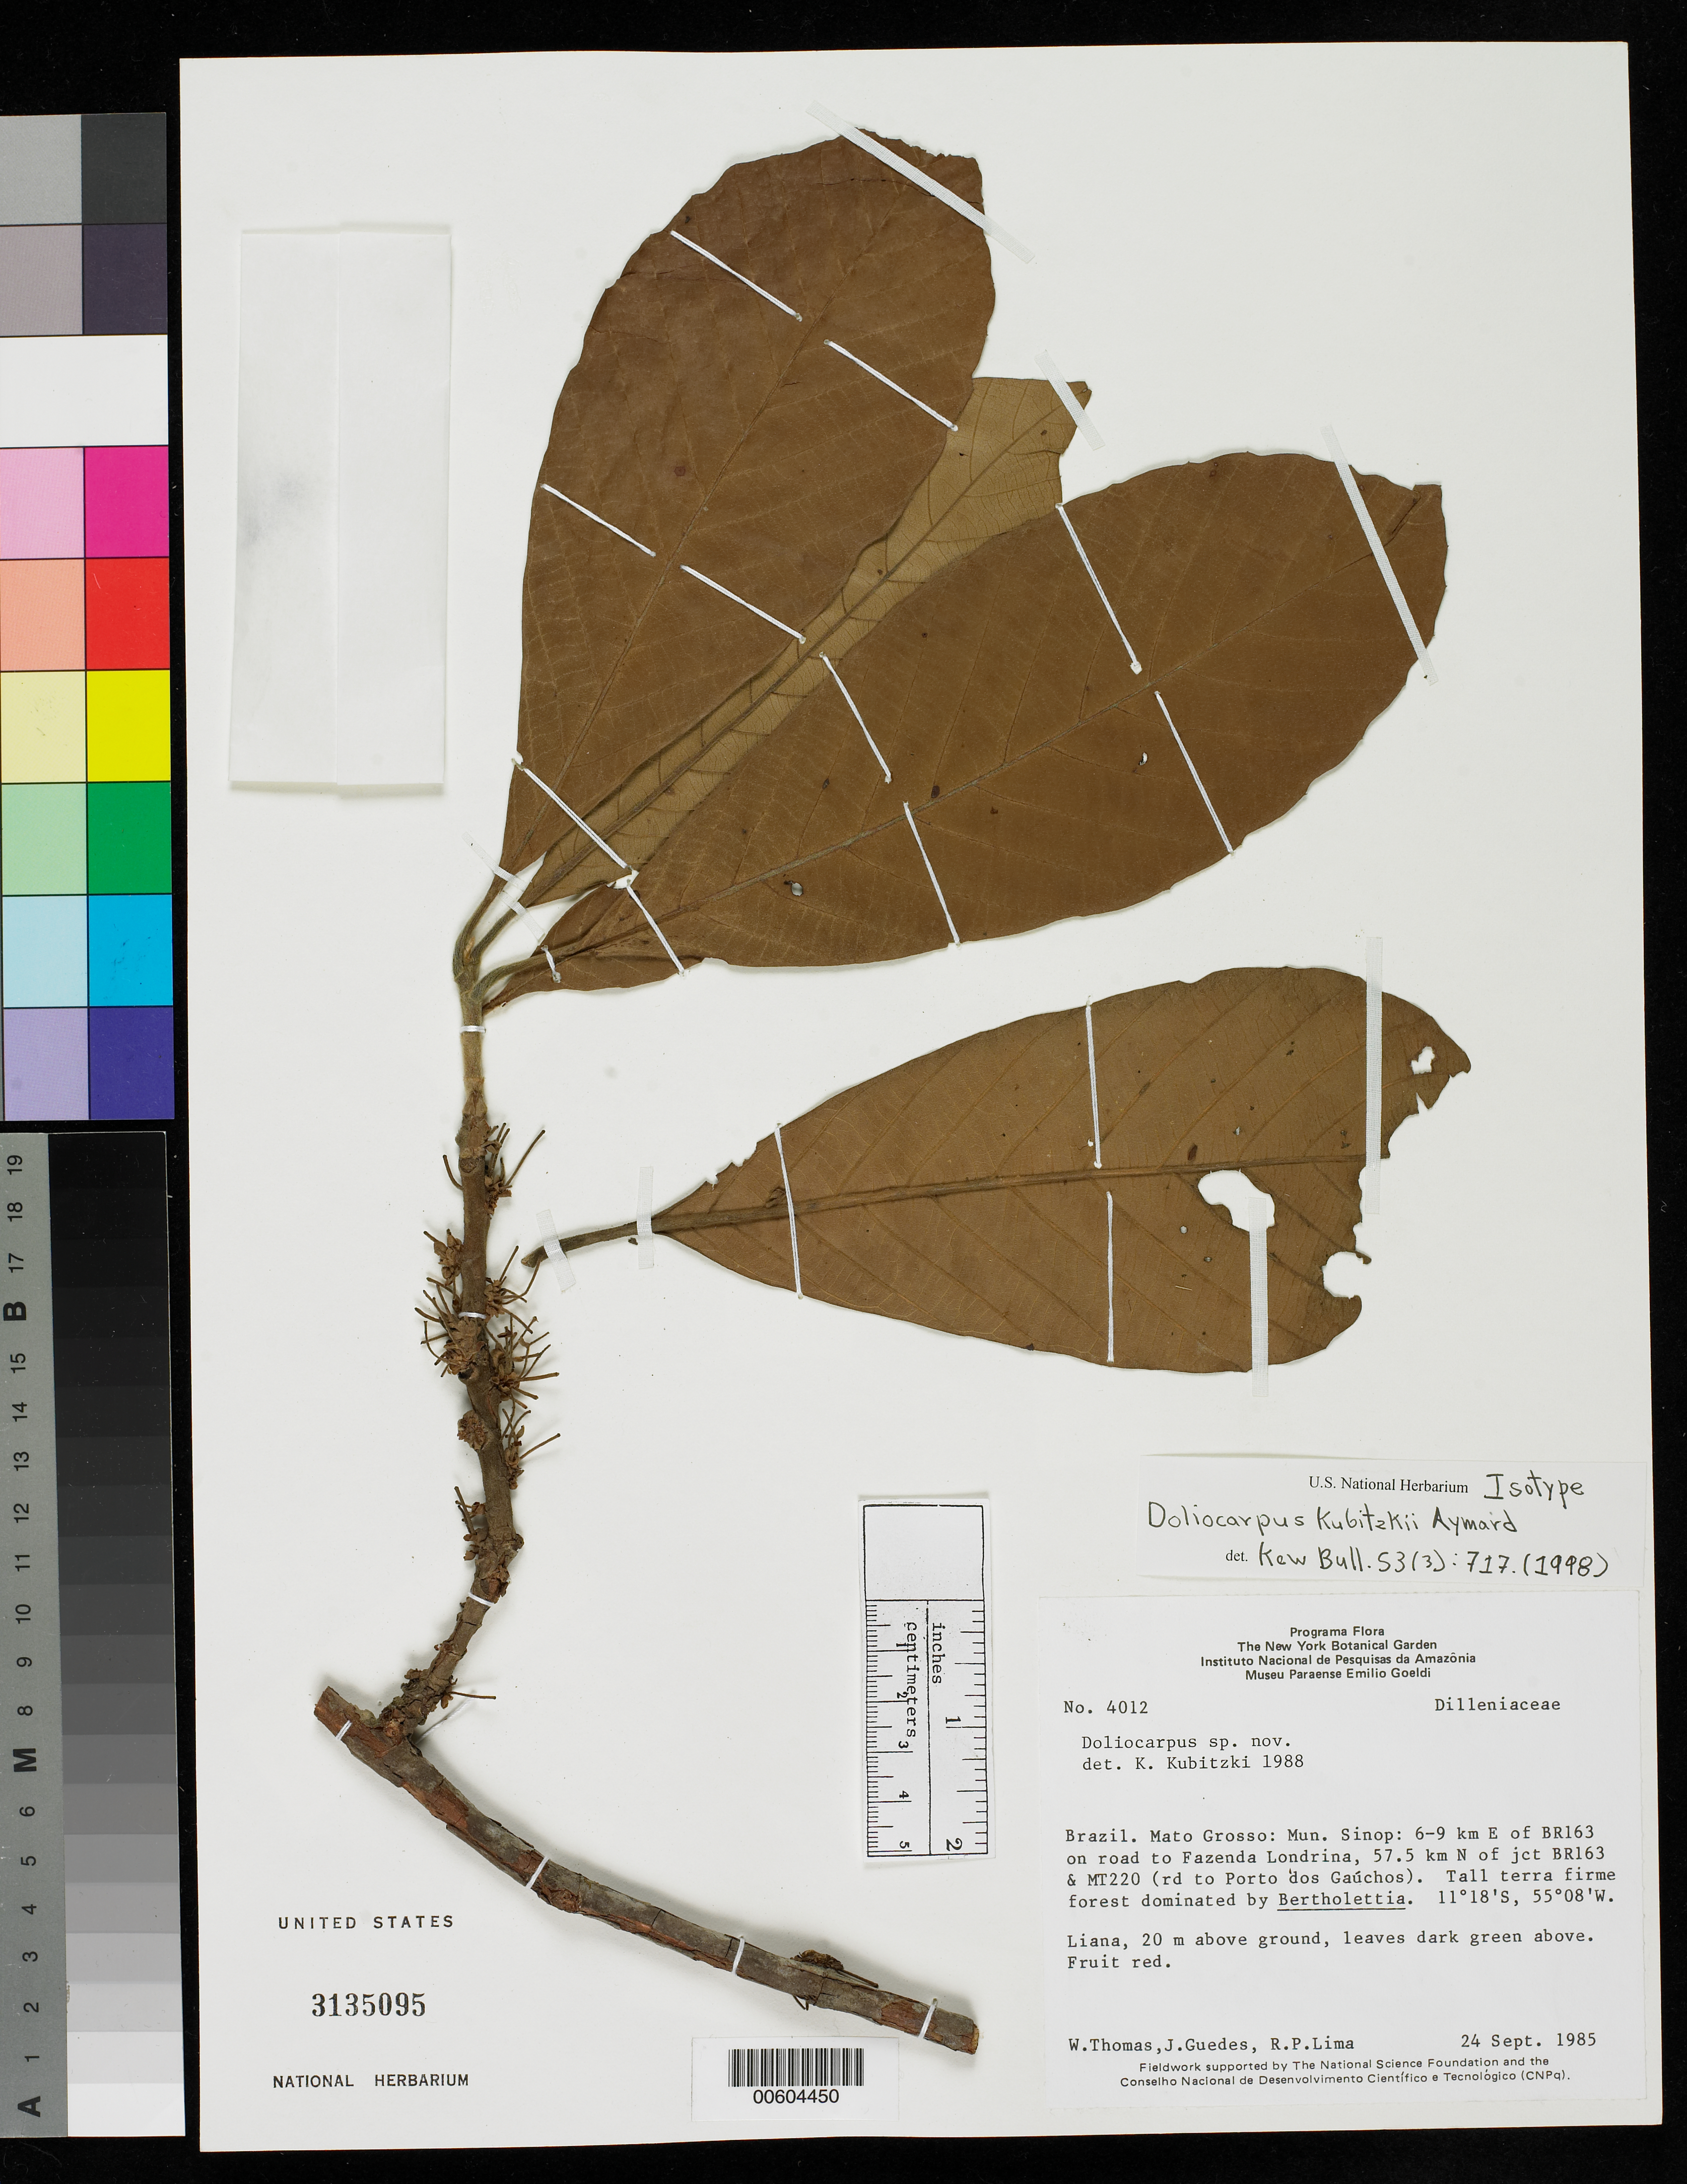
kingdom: Plantae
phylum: Tracheophyta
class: Magnoliopsida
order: Dilleniales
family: Dilleniaceae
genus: Doliocarpus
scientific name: Doliocarpus kubitzkii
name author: Aymard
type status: Isotype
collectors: W. Thomas, J. Guedes & R. P. Lima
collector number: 4012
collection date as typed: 24 Sep 1985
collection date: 1985-09-24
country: Brazil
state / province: Mato Grosso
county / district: Sinop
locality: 6-9 km E of BR163 on road to Fazenda Londrina, 57.5 km N of jct Br163 & Mt220, road to Porto dos Gauchos.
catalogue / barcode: US 3135095